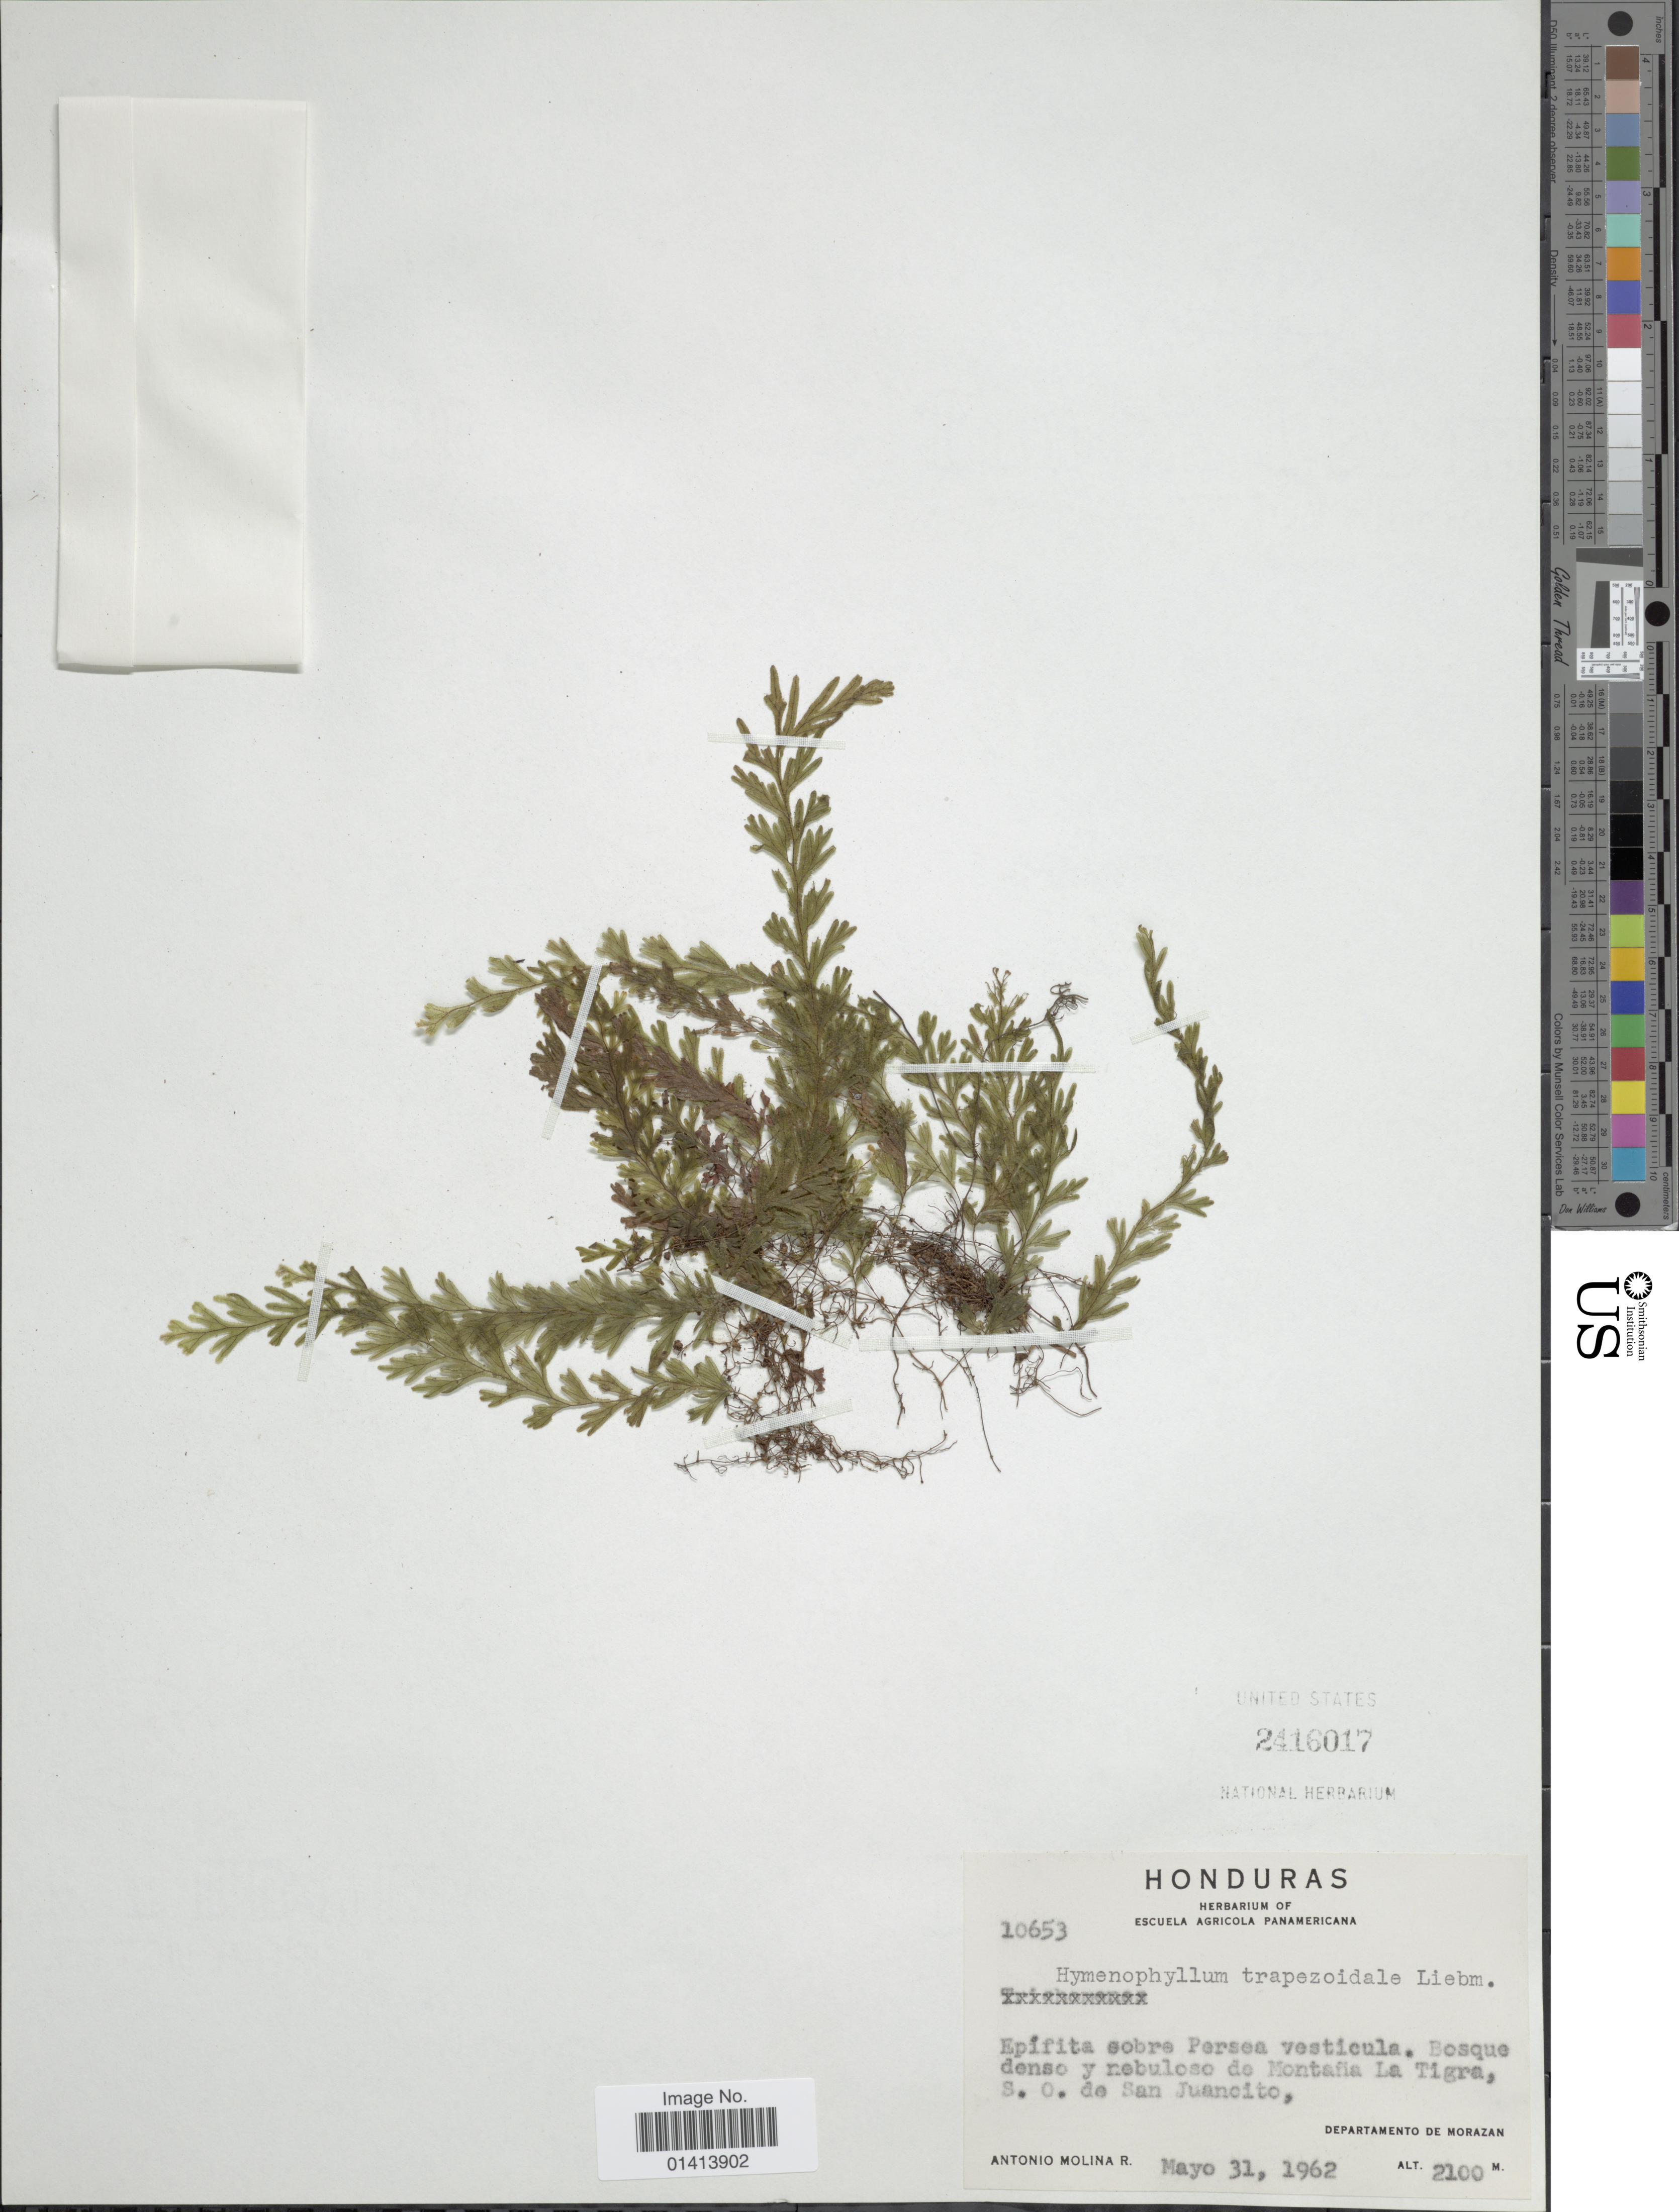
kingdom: Plantae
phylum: Tracheophyta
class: Polypodiopsida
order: Hymenophyllales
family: Hymenophyllaceae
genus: Hymenophyllum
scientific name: Hymenophyllum elegantulum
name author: Bosch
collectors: A. Molina R.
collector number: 10653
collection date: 1962-05-31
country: Honduras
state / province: Fco. Morazán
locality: Bosque denso y nebuloso de Montaña La Tigra, S.O. de San Juancito, Deprtmento de Morazan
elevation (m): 2100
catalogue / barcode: US 2416017